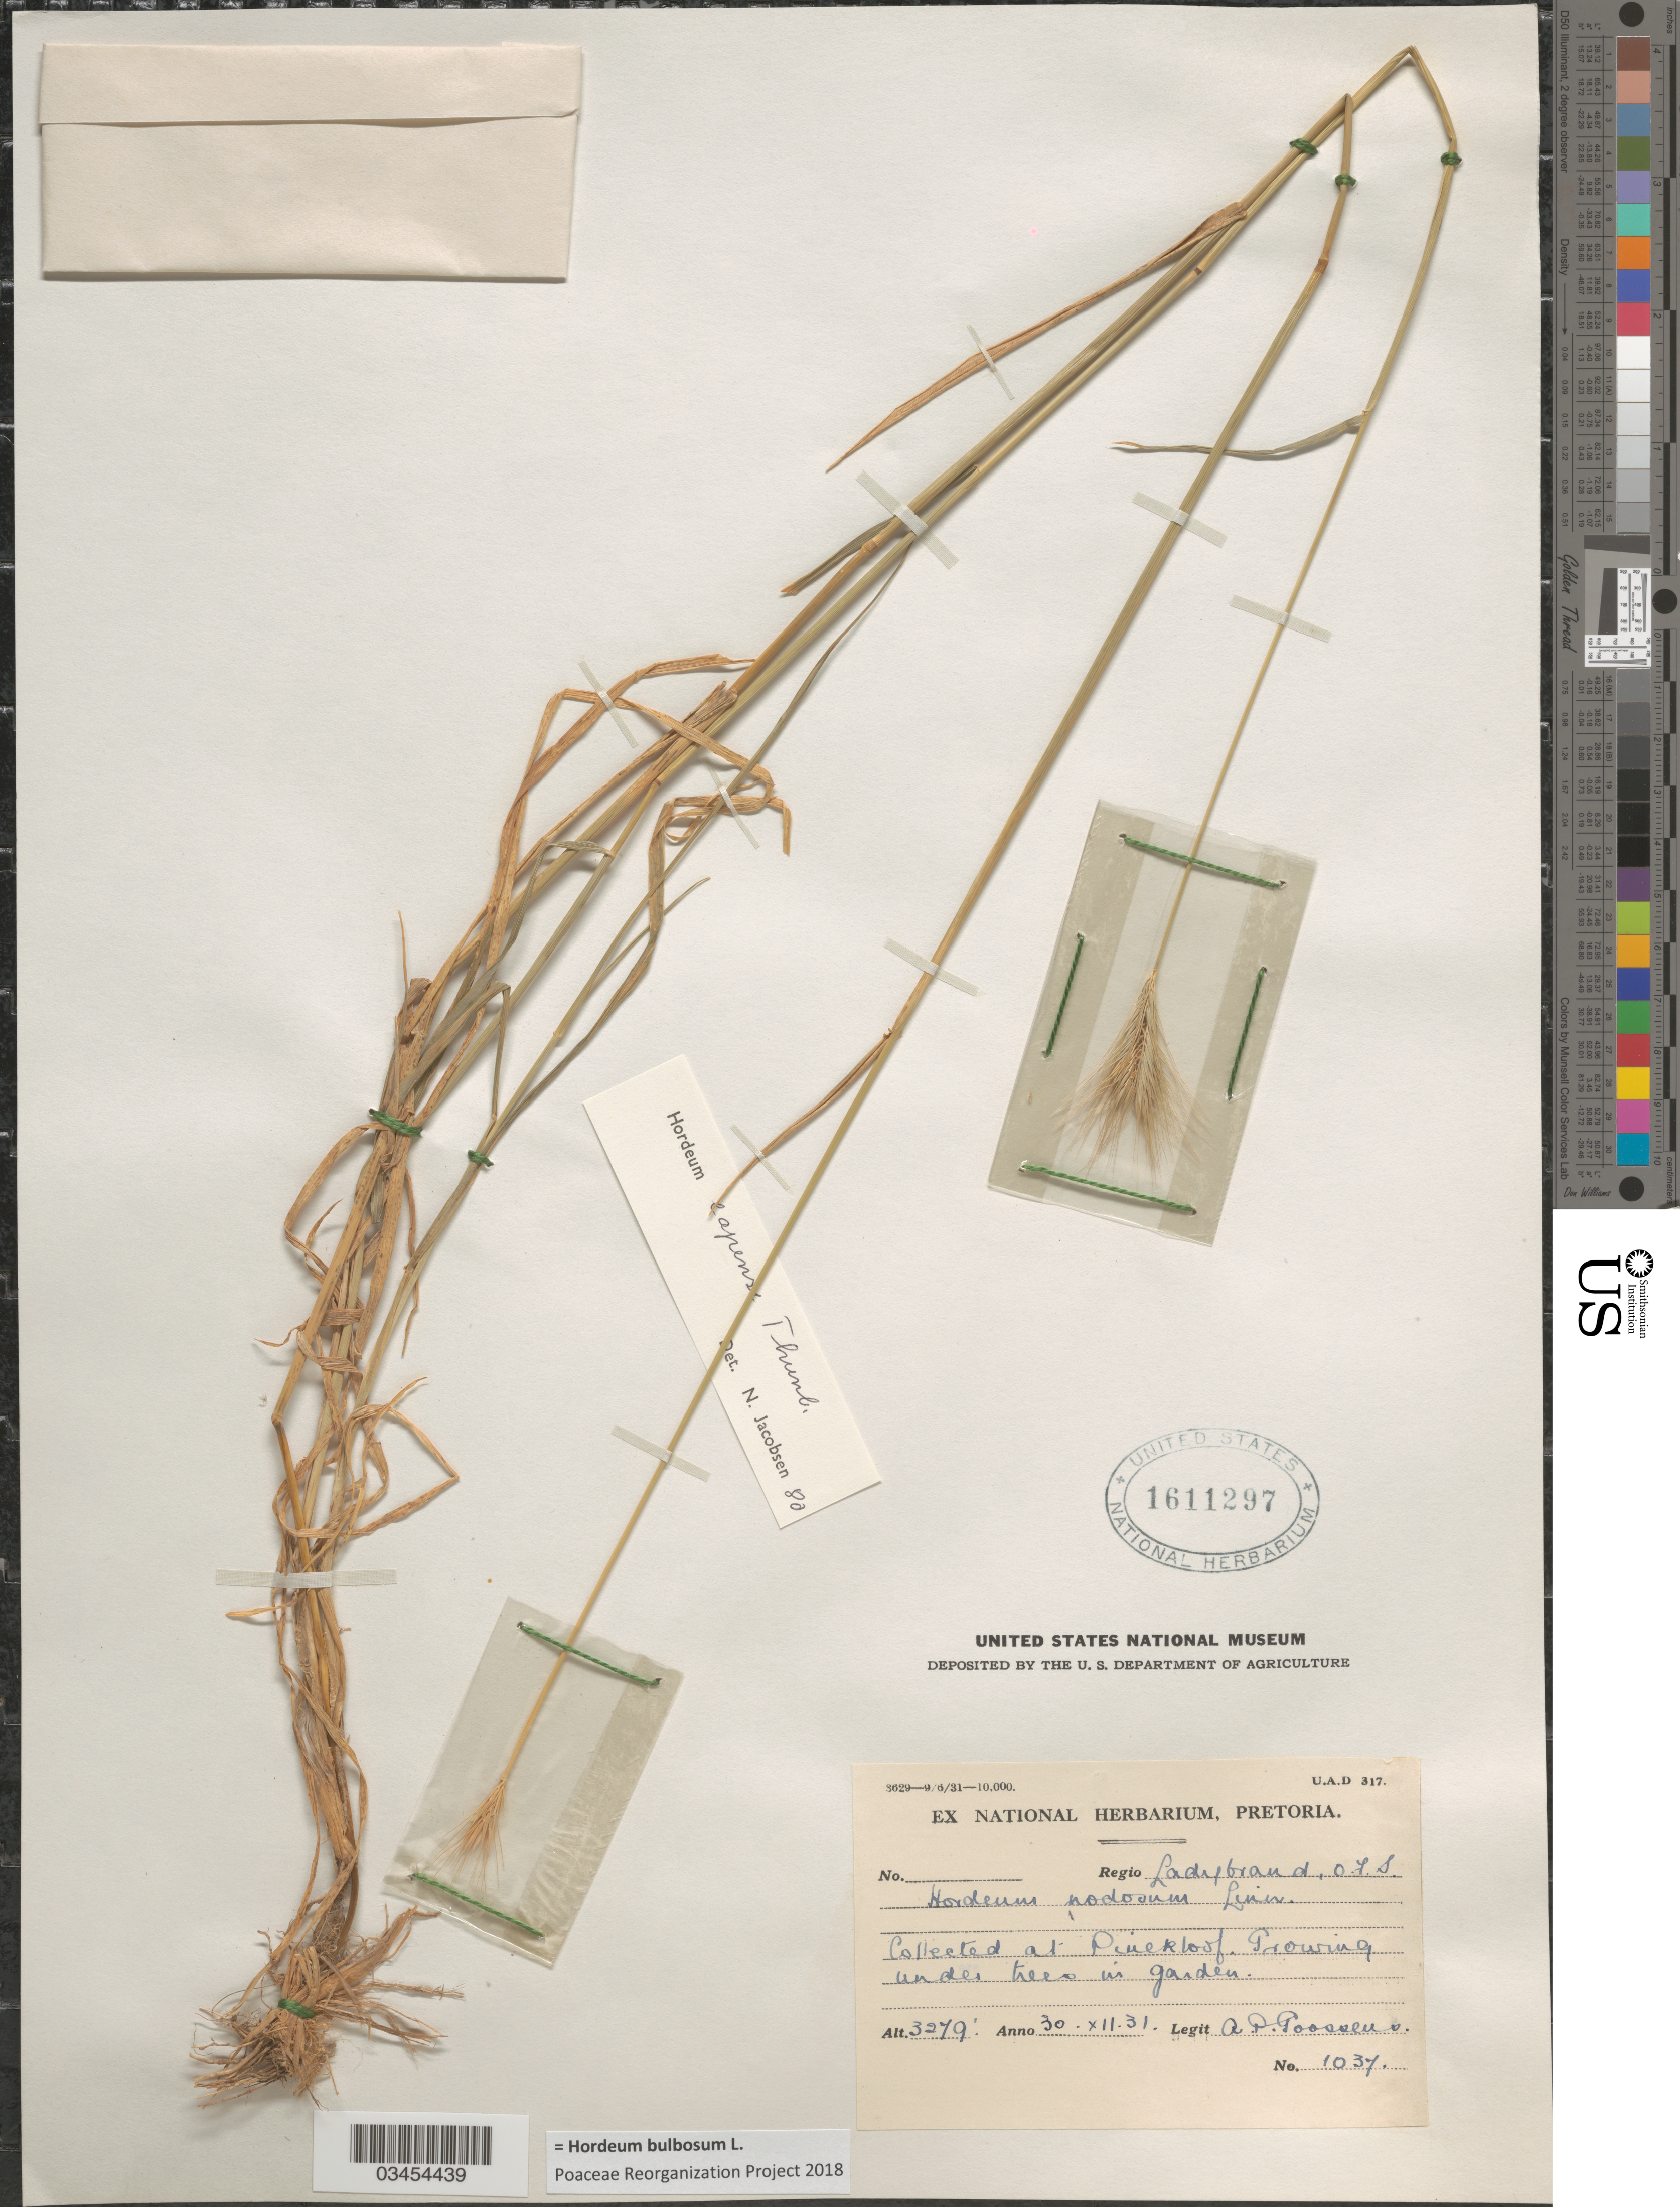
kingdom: Plantae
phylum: Tracheophyta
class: Liliopsida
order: Poales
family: Poaceae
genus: Hordeum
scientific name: Hordeum bulbosum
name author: L.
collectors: A. P. G. Goossens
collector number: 1037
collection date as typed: Transcribed d/m/y: 30/12/31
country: South Africa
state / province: Free State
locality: Regio Ladybrand, O.F.S. Pinekloof. Growing under trees in garden.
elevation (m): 999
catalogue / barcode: US 1611297